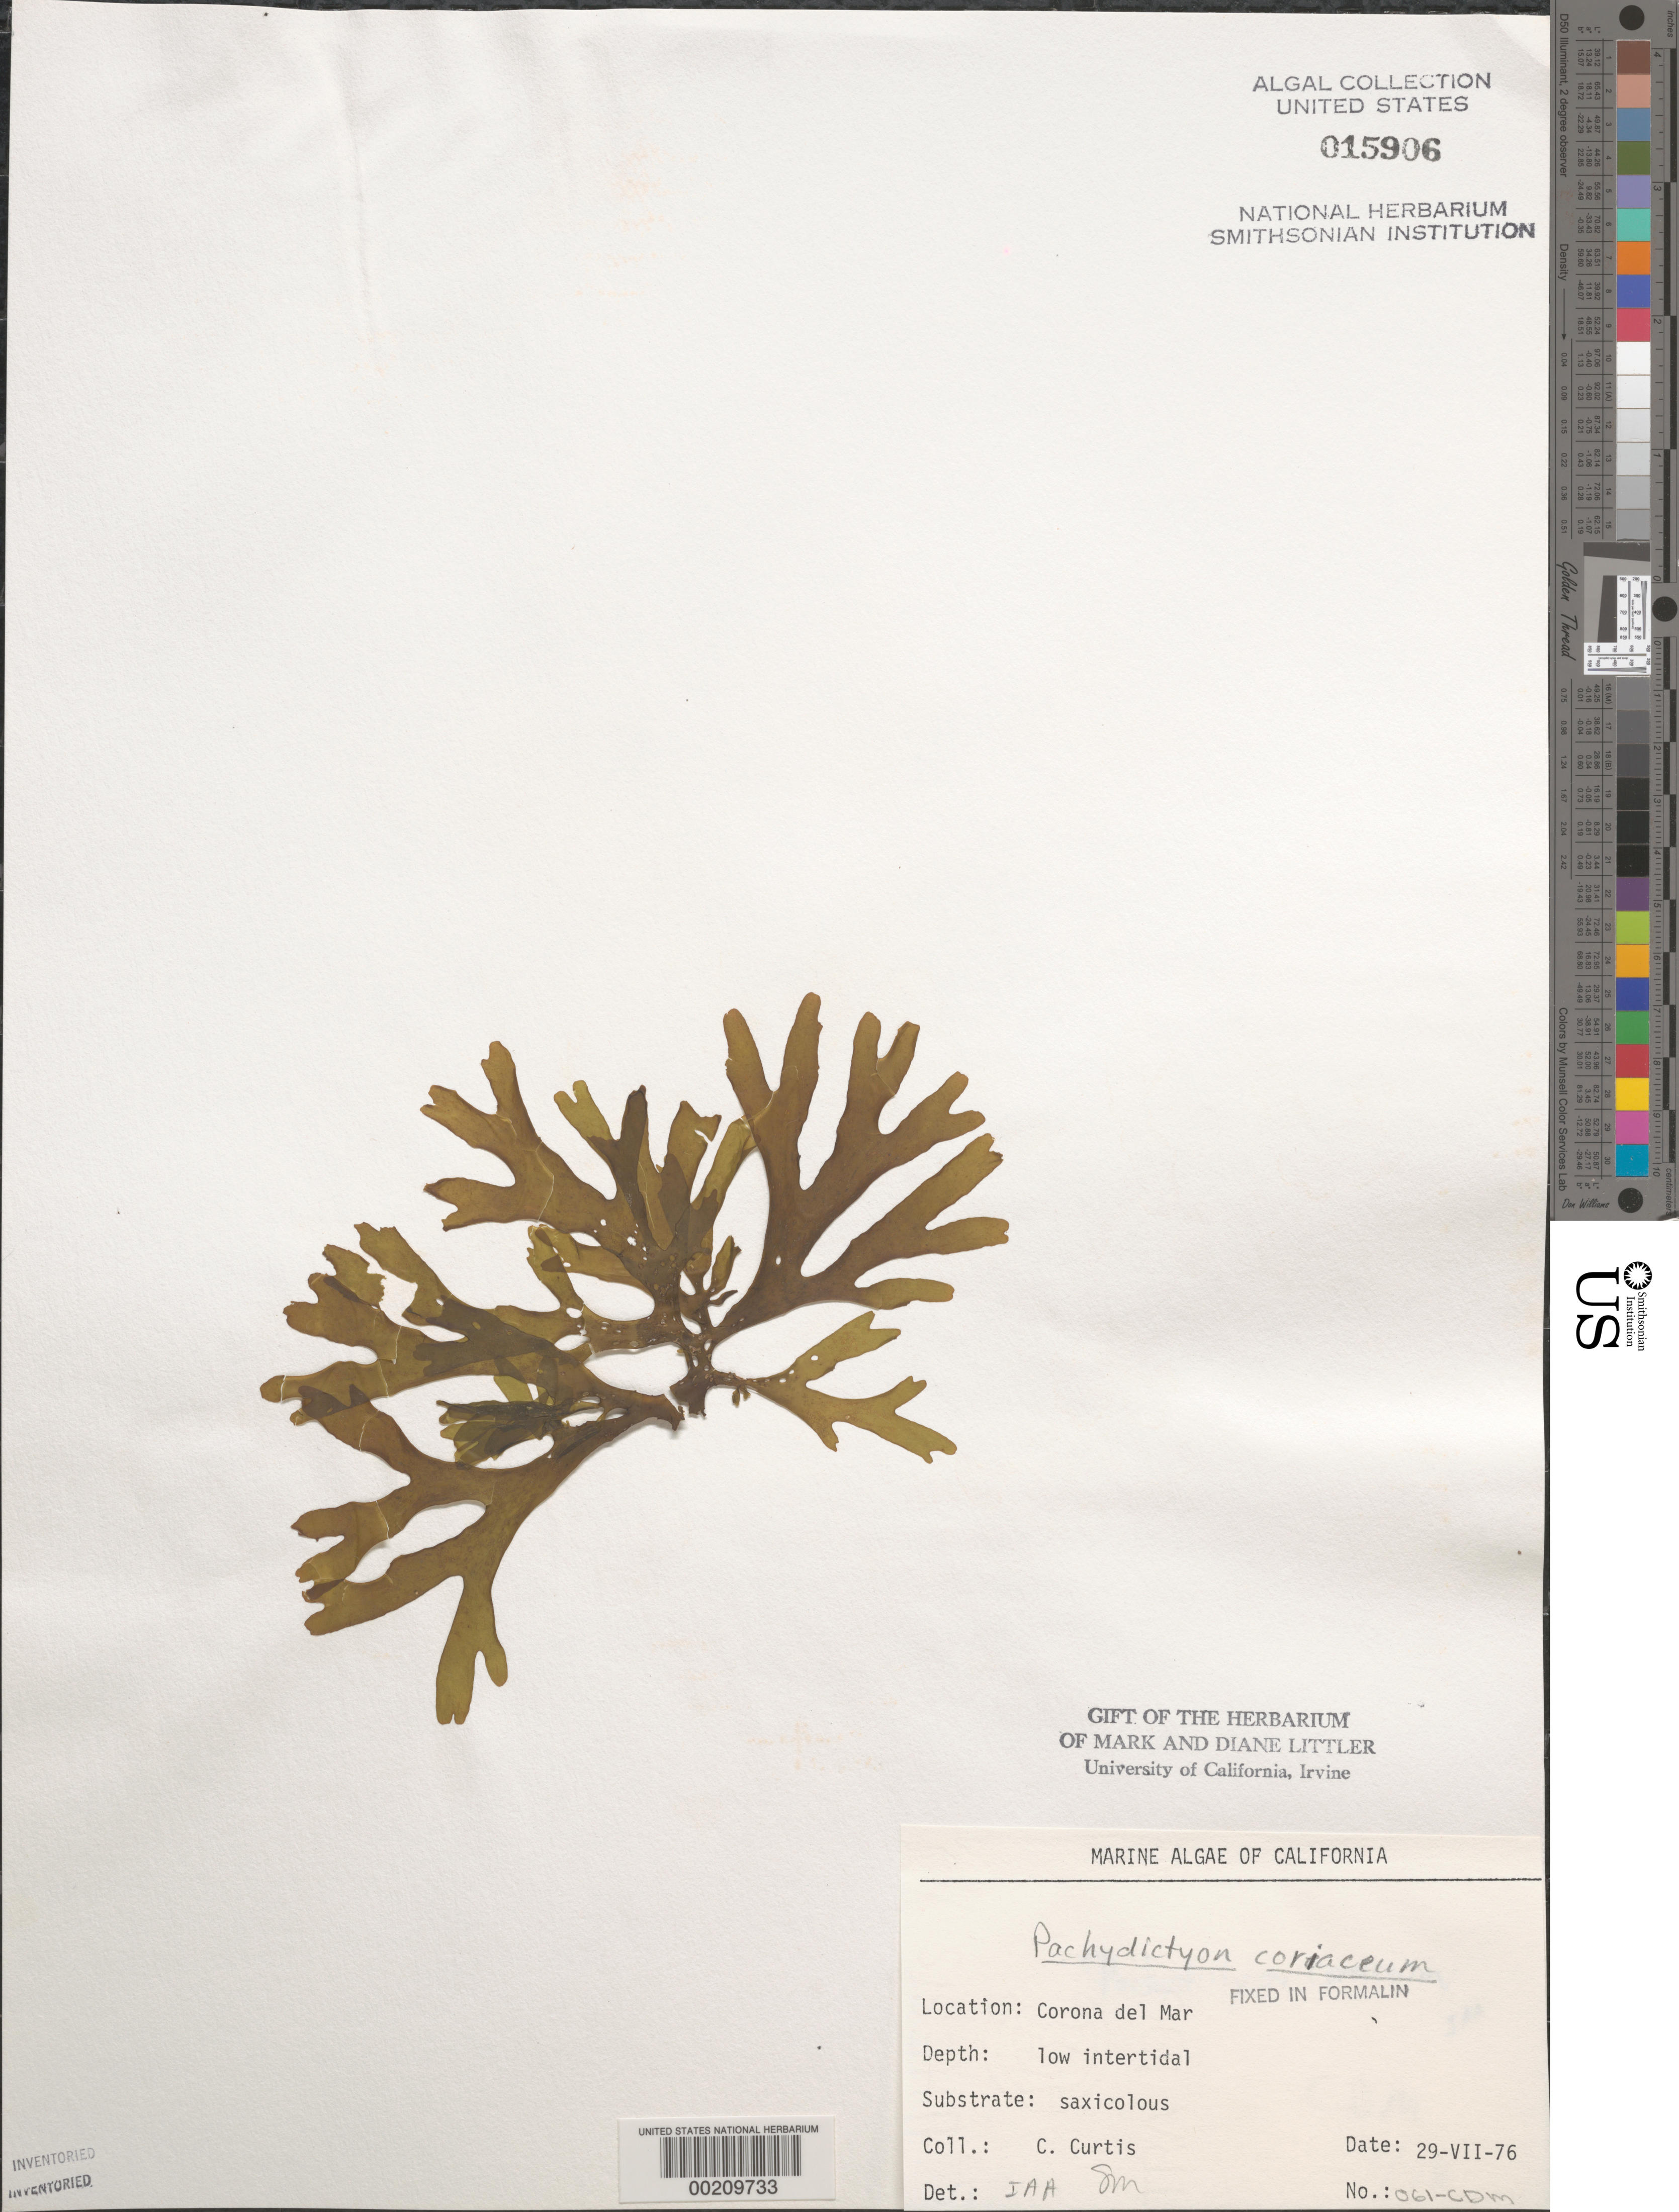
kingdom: Chromista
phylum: Ochrophyta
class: Phaeophyceae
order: Dictyotales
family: Dictyotaceae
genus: Pachydictyon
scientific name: Pachydictyon coriaceum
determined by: Abbott, I. A.; Murray, S. N.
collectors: C. Curtis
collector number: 061-CDM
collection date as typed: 29 Jul 1976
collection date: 1976-07-29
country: United States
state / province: California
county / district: Orange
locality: Corona del Mar, mouth of Morning Canyon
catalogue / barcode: US 15906